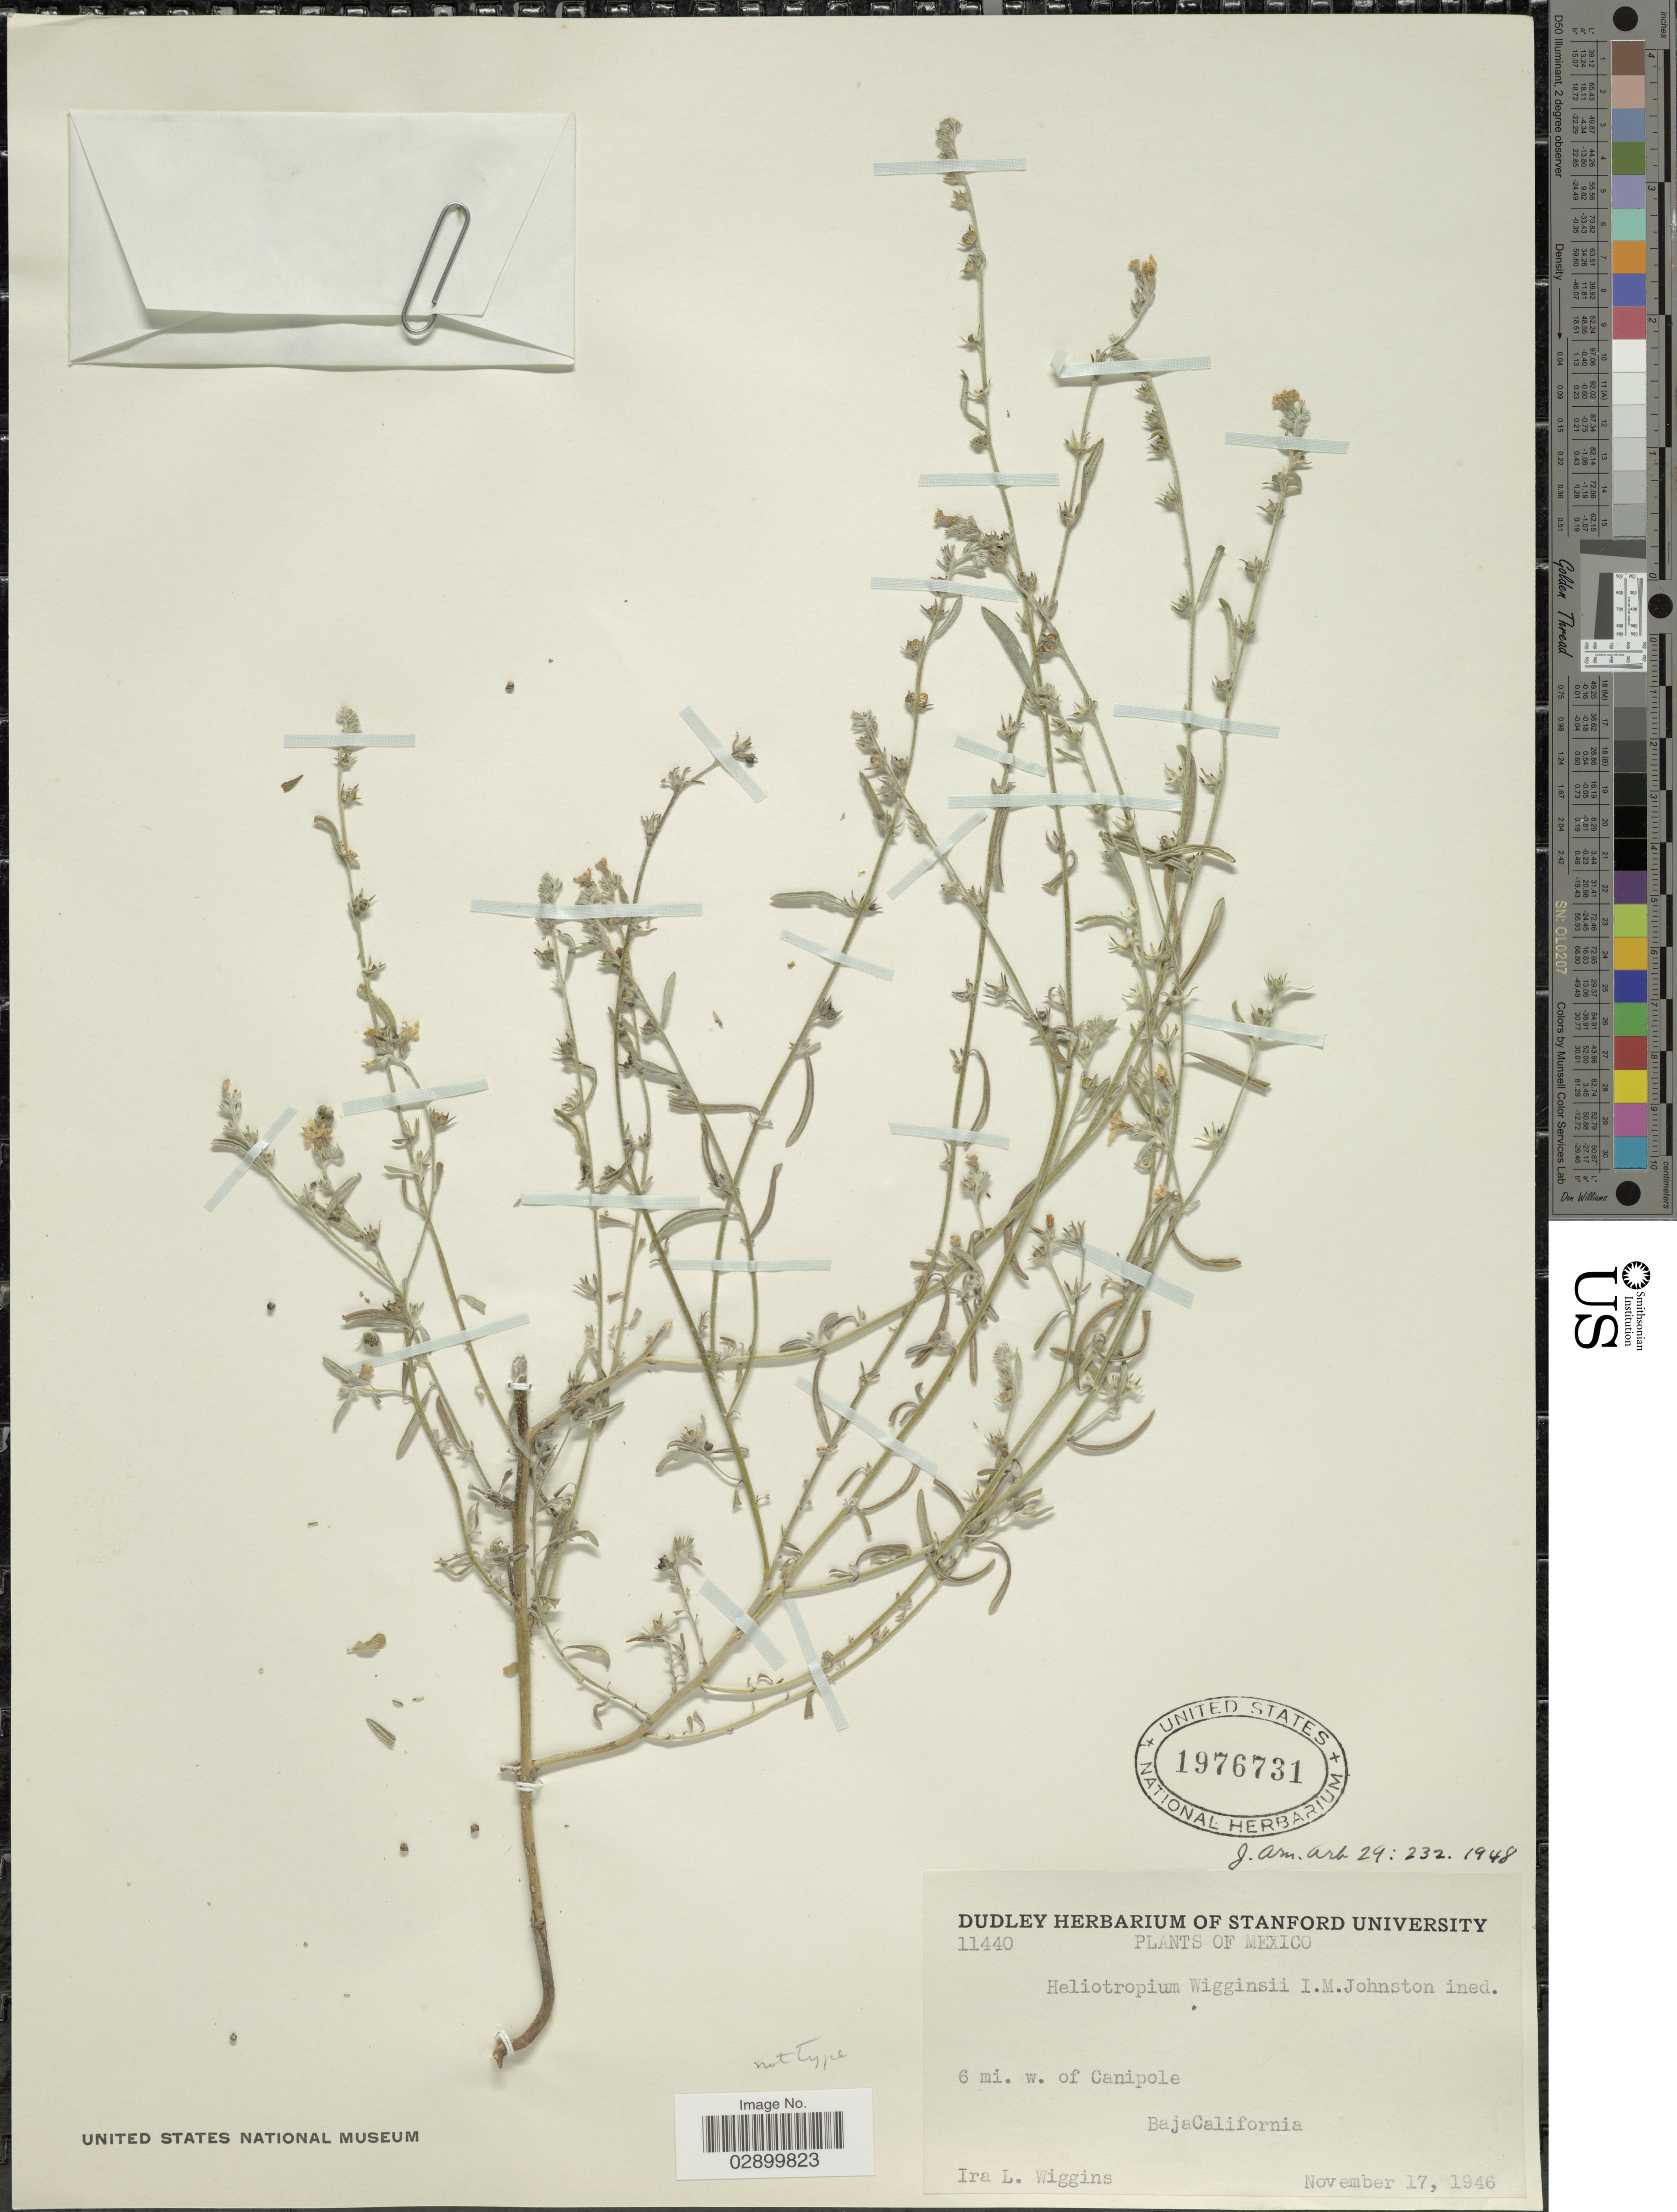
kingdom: Plantae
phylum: Tracheophyta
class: Magnoliopsida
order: Boraginales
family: Heliotropiaceae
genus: Heliotropium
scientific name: Heliotropium wigginsii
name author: I.M. Johnst.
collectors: I. L. Wiggins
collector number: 11440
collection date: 1946-11-17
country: Mexico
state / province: Baja California Sur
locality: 6 mi. w. of Canipole.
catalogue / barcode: US 1976731